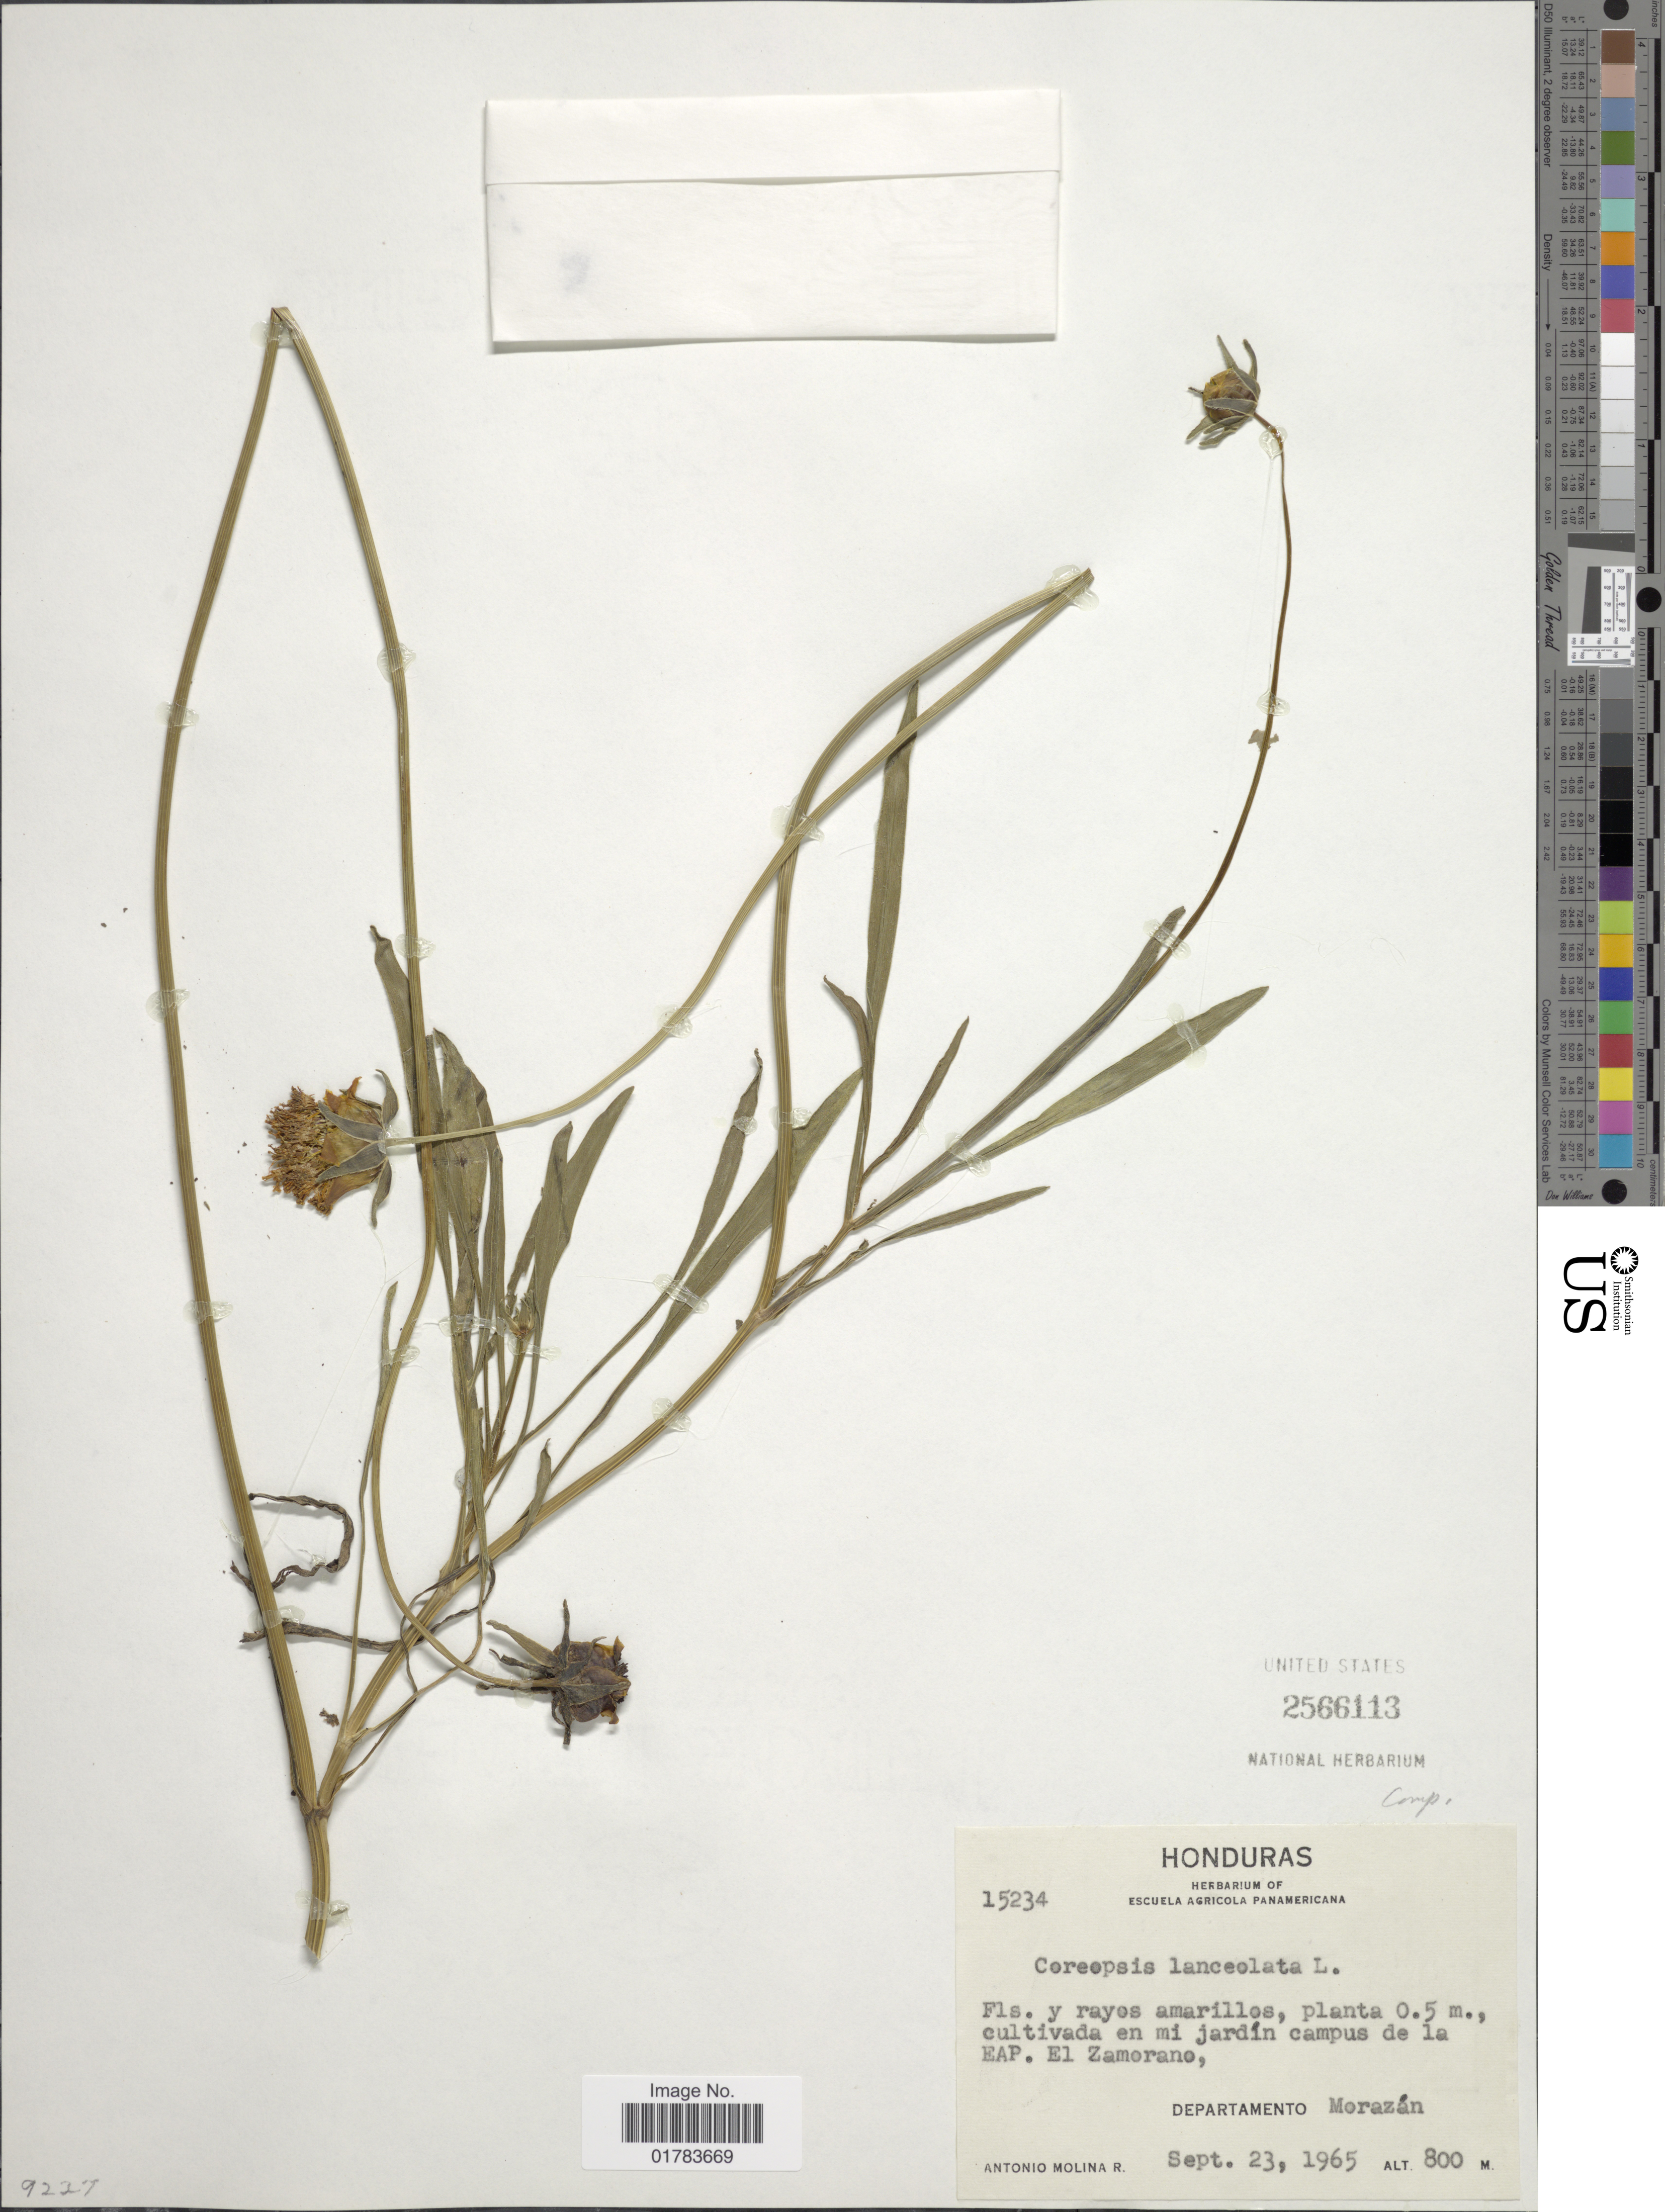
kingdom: Plantae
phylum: Tracheophyta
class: Magnoliopsida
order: Asterales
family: Asteraceae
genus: Coreopsis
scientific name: Coreopsis lanceolata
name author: L.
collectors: A. Molina R.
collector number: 15234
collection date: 1965-09-23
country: Honduras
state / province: Fco. Morazán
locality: El Zamorano, Departamento Morazan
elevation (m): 800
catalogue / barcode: US 2566113